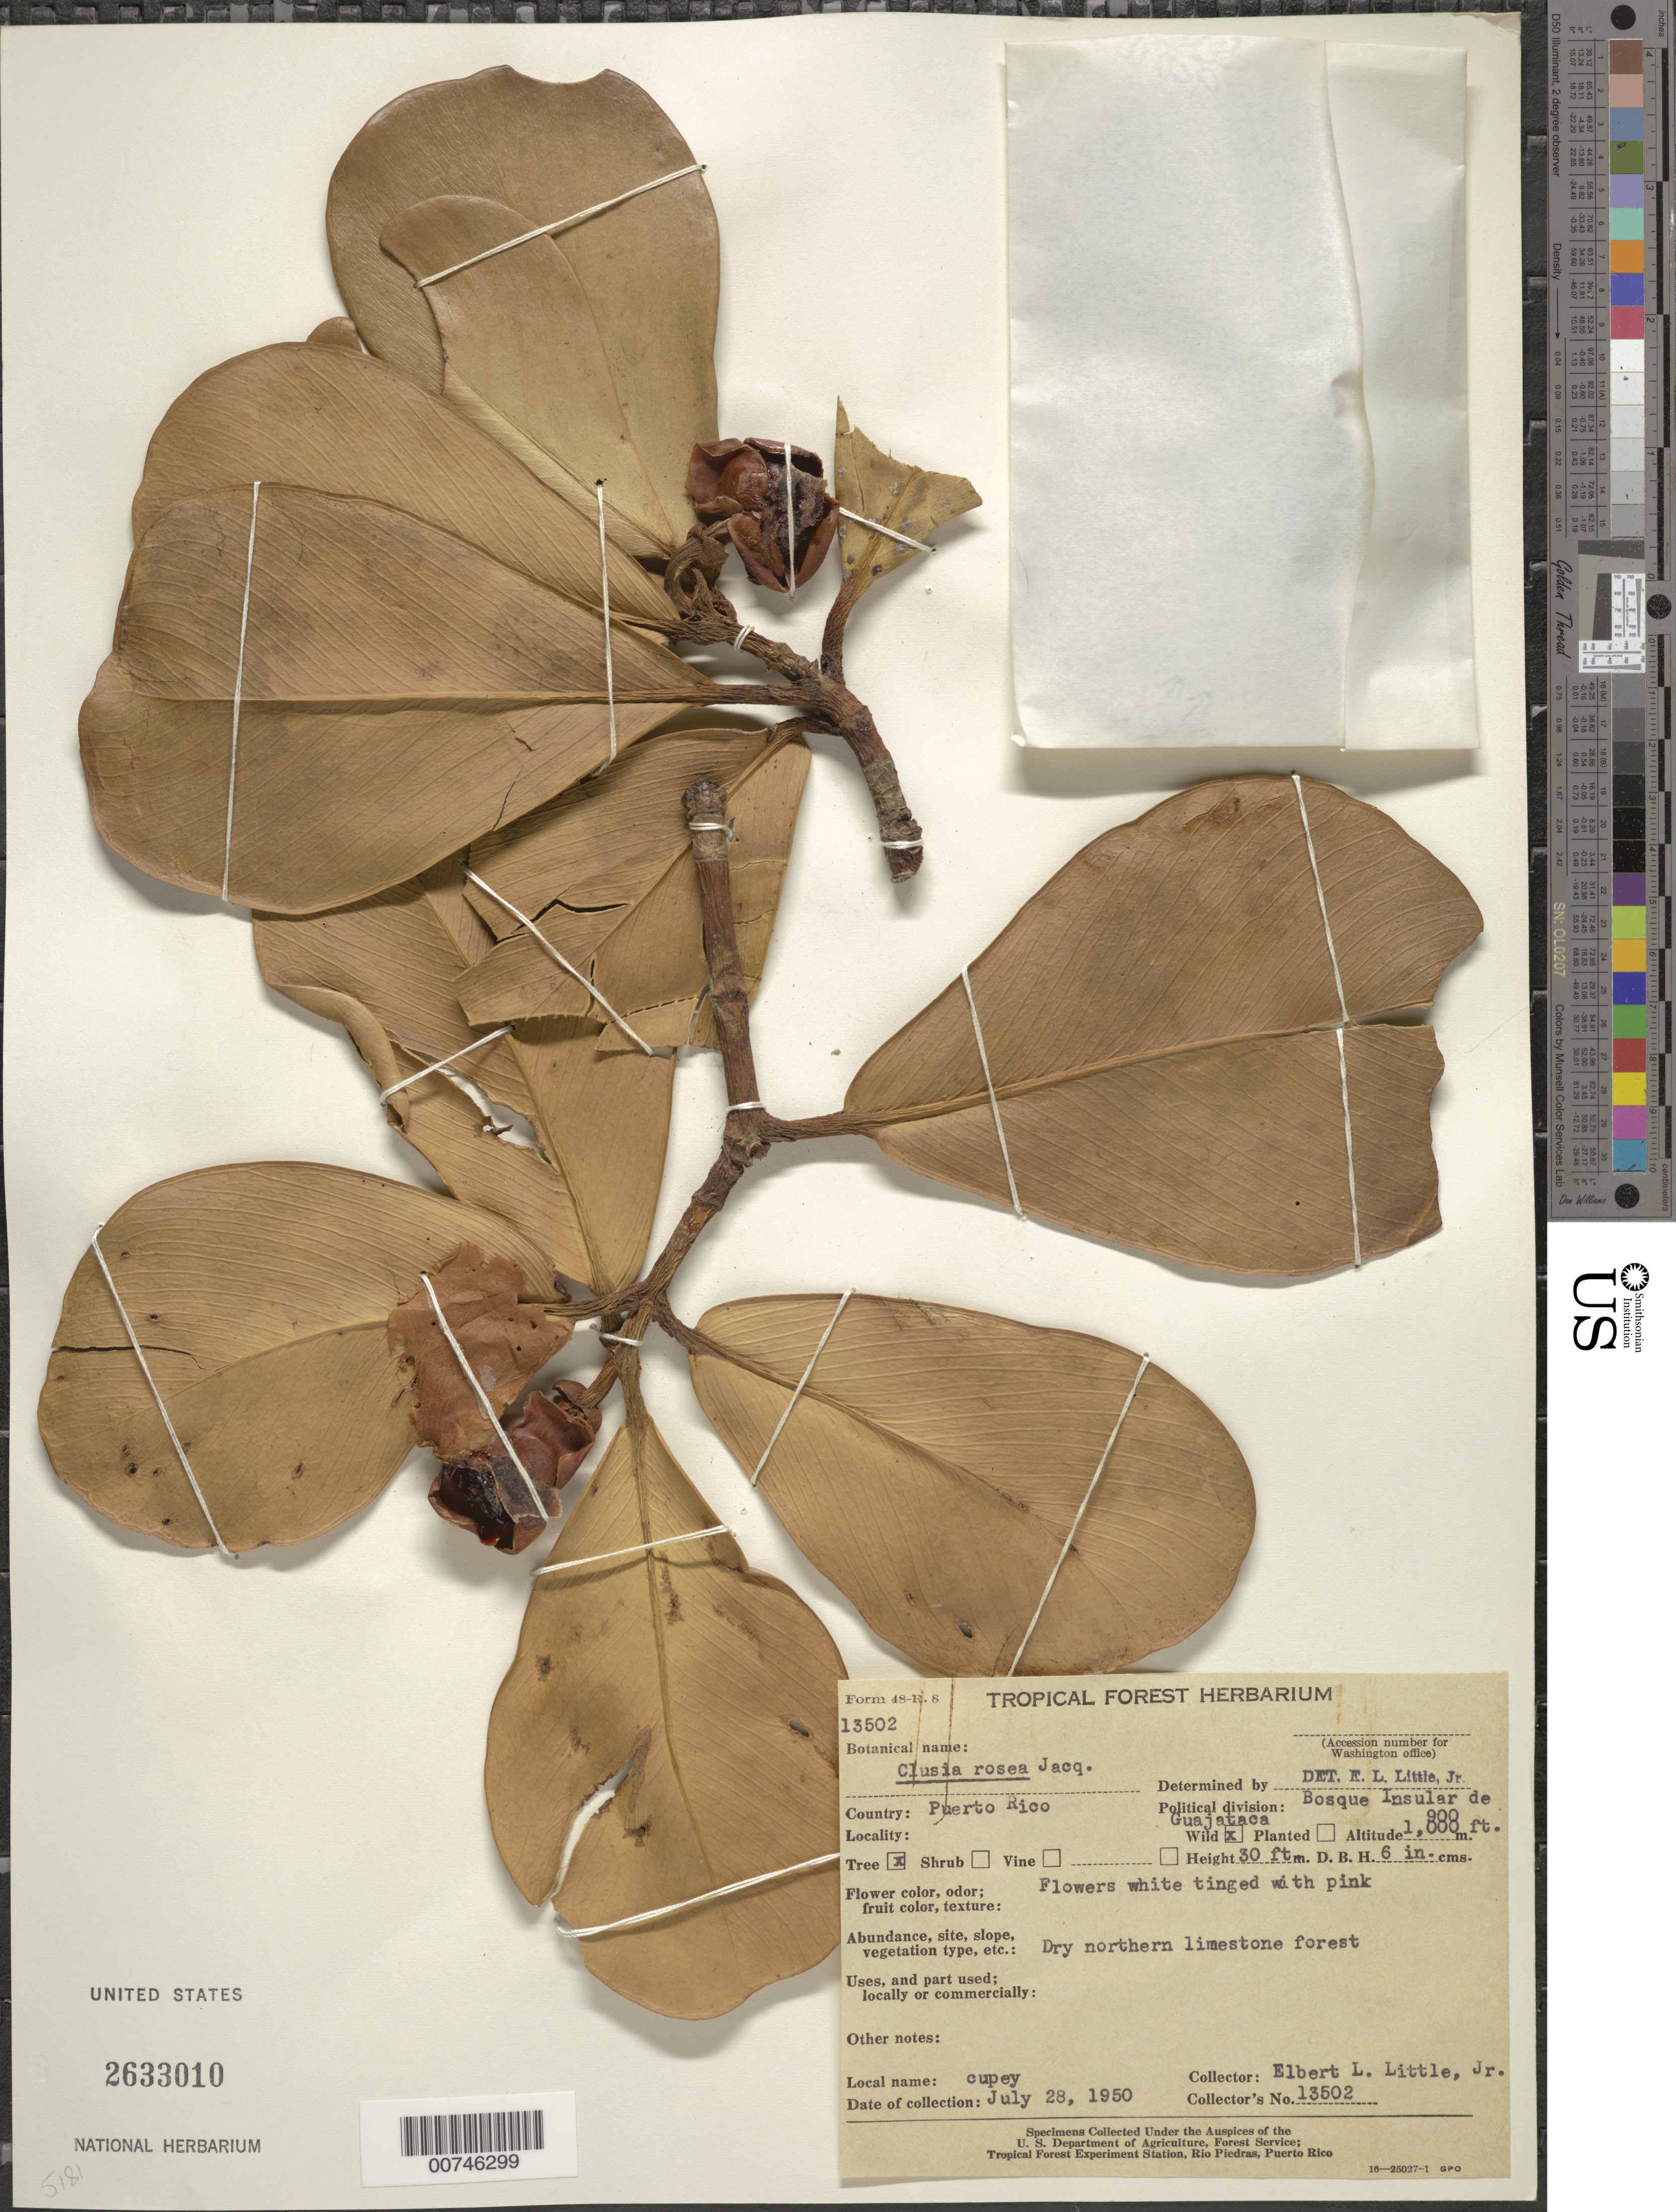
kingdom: Plantae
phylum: Tracheophyta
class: Magnoliopsida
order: Malpighiales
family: Clusiaceae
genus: Clusia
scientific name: Clusia rosea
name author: Jacq.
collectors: E. L. Little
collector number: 13502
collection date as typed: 28 Jul 1950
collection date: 1950-07-28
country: Puerto Rico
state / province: Quebradillas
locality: Bosque Insular de Gauajataca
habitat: Dry northern limestone forest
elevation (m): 274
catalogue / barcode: US 2633010